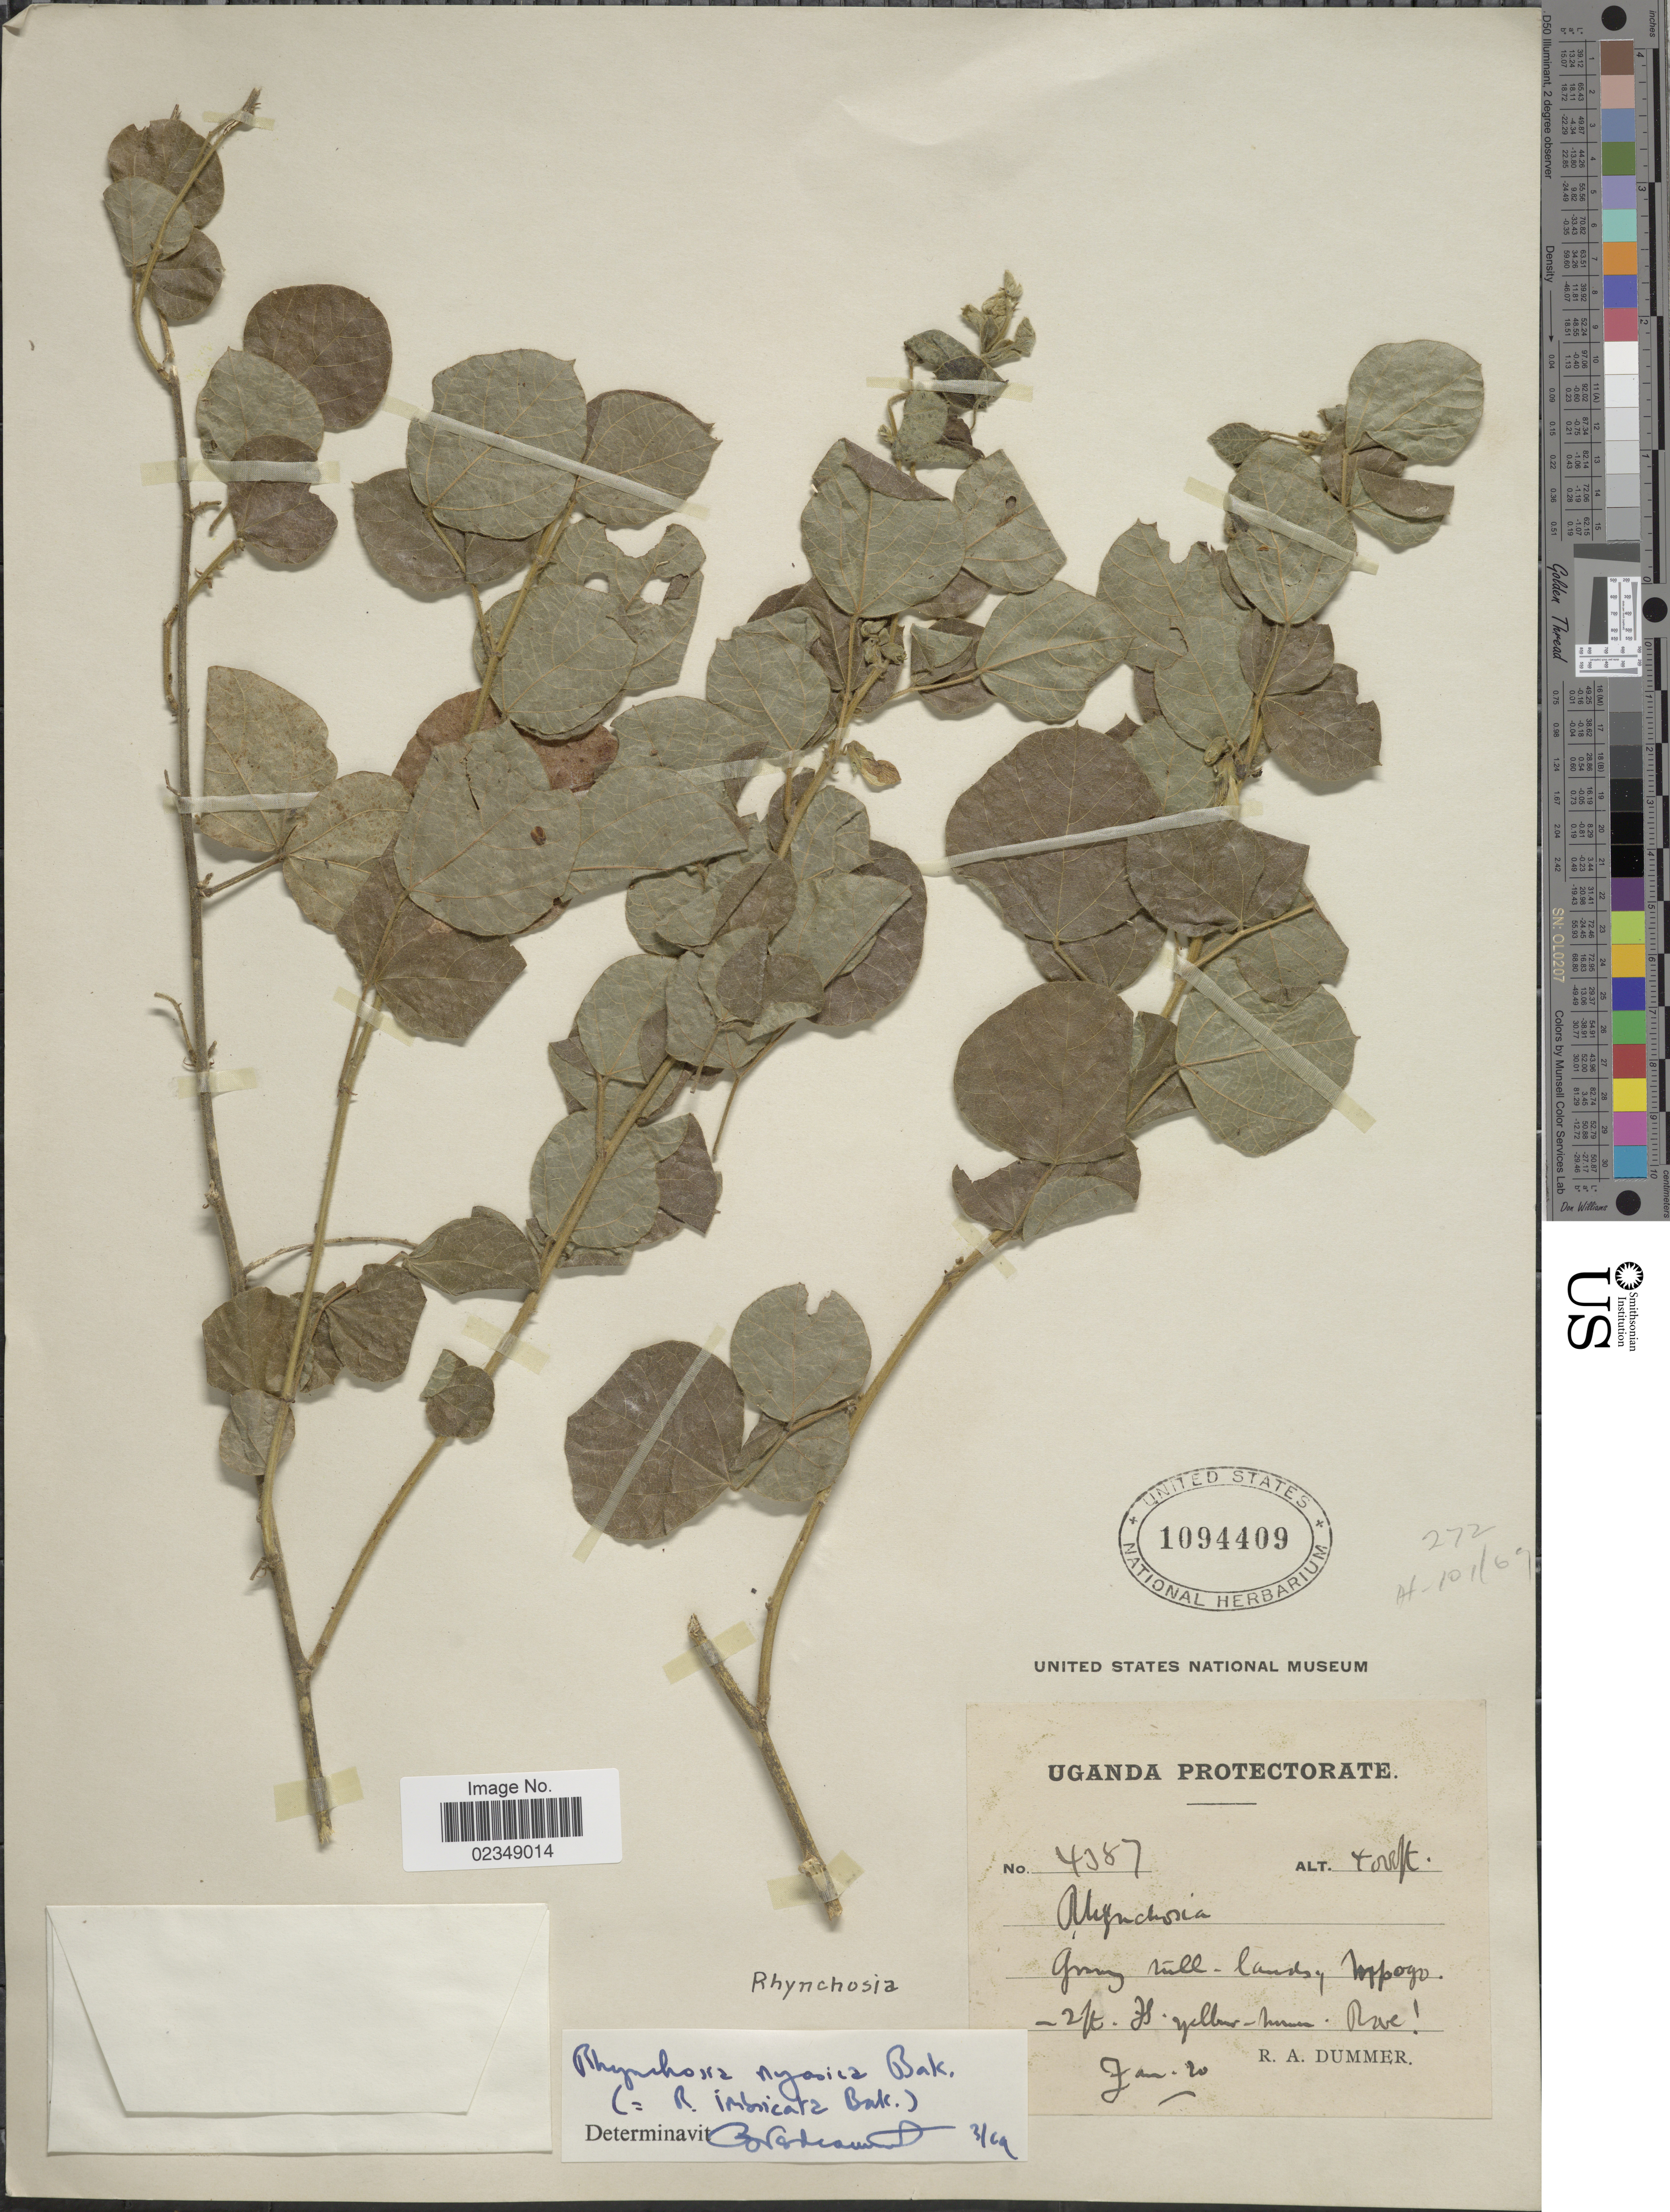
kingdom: Plantae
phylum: Tracheophyta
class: Magnoliopsida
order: Fabales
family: Fabaceae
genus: Rhynchosia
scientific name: Rhynchosia nyasica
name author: Baker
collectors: R. Dümmer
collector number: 4387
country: Uganda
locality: Grassy hill-lands, Mpogo.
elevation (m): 1219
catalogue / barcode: US 1094409